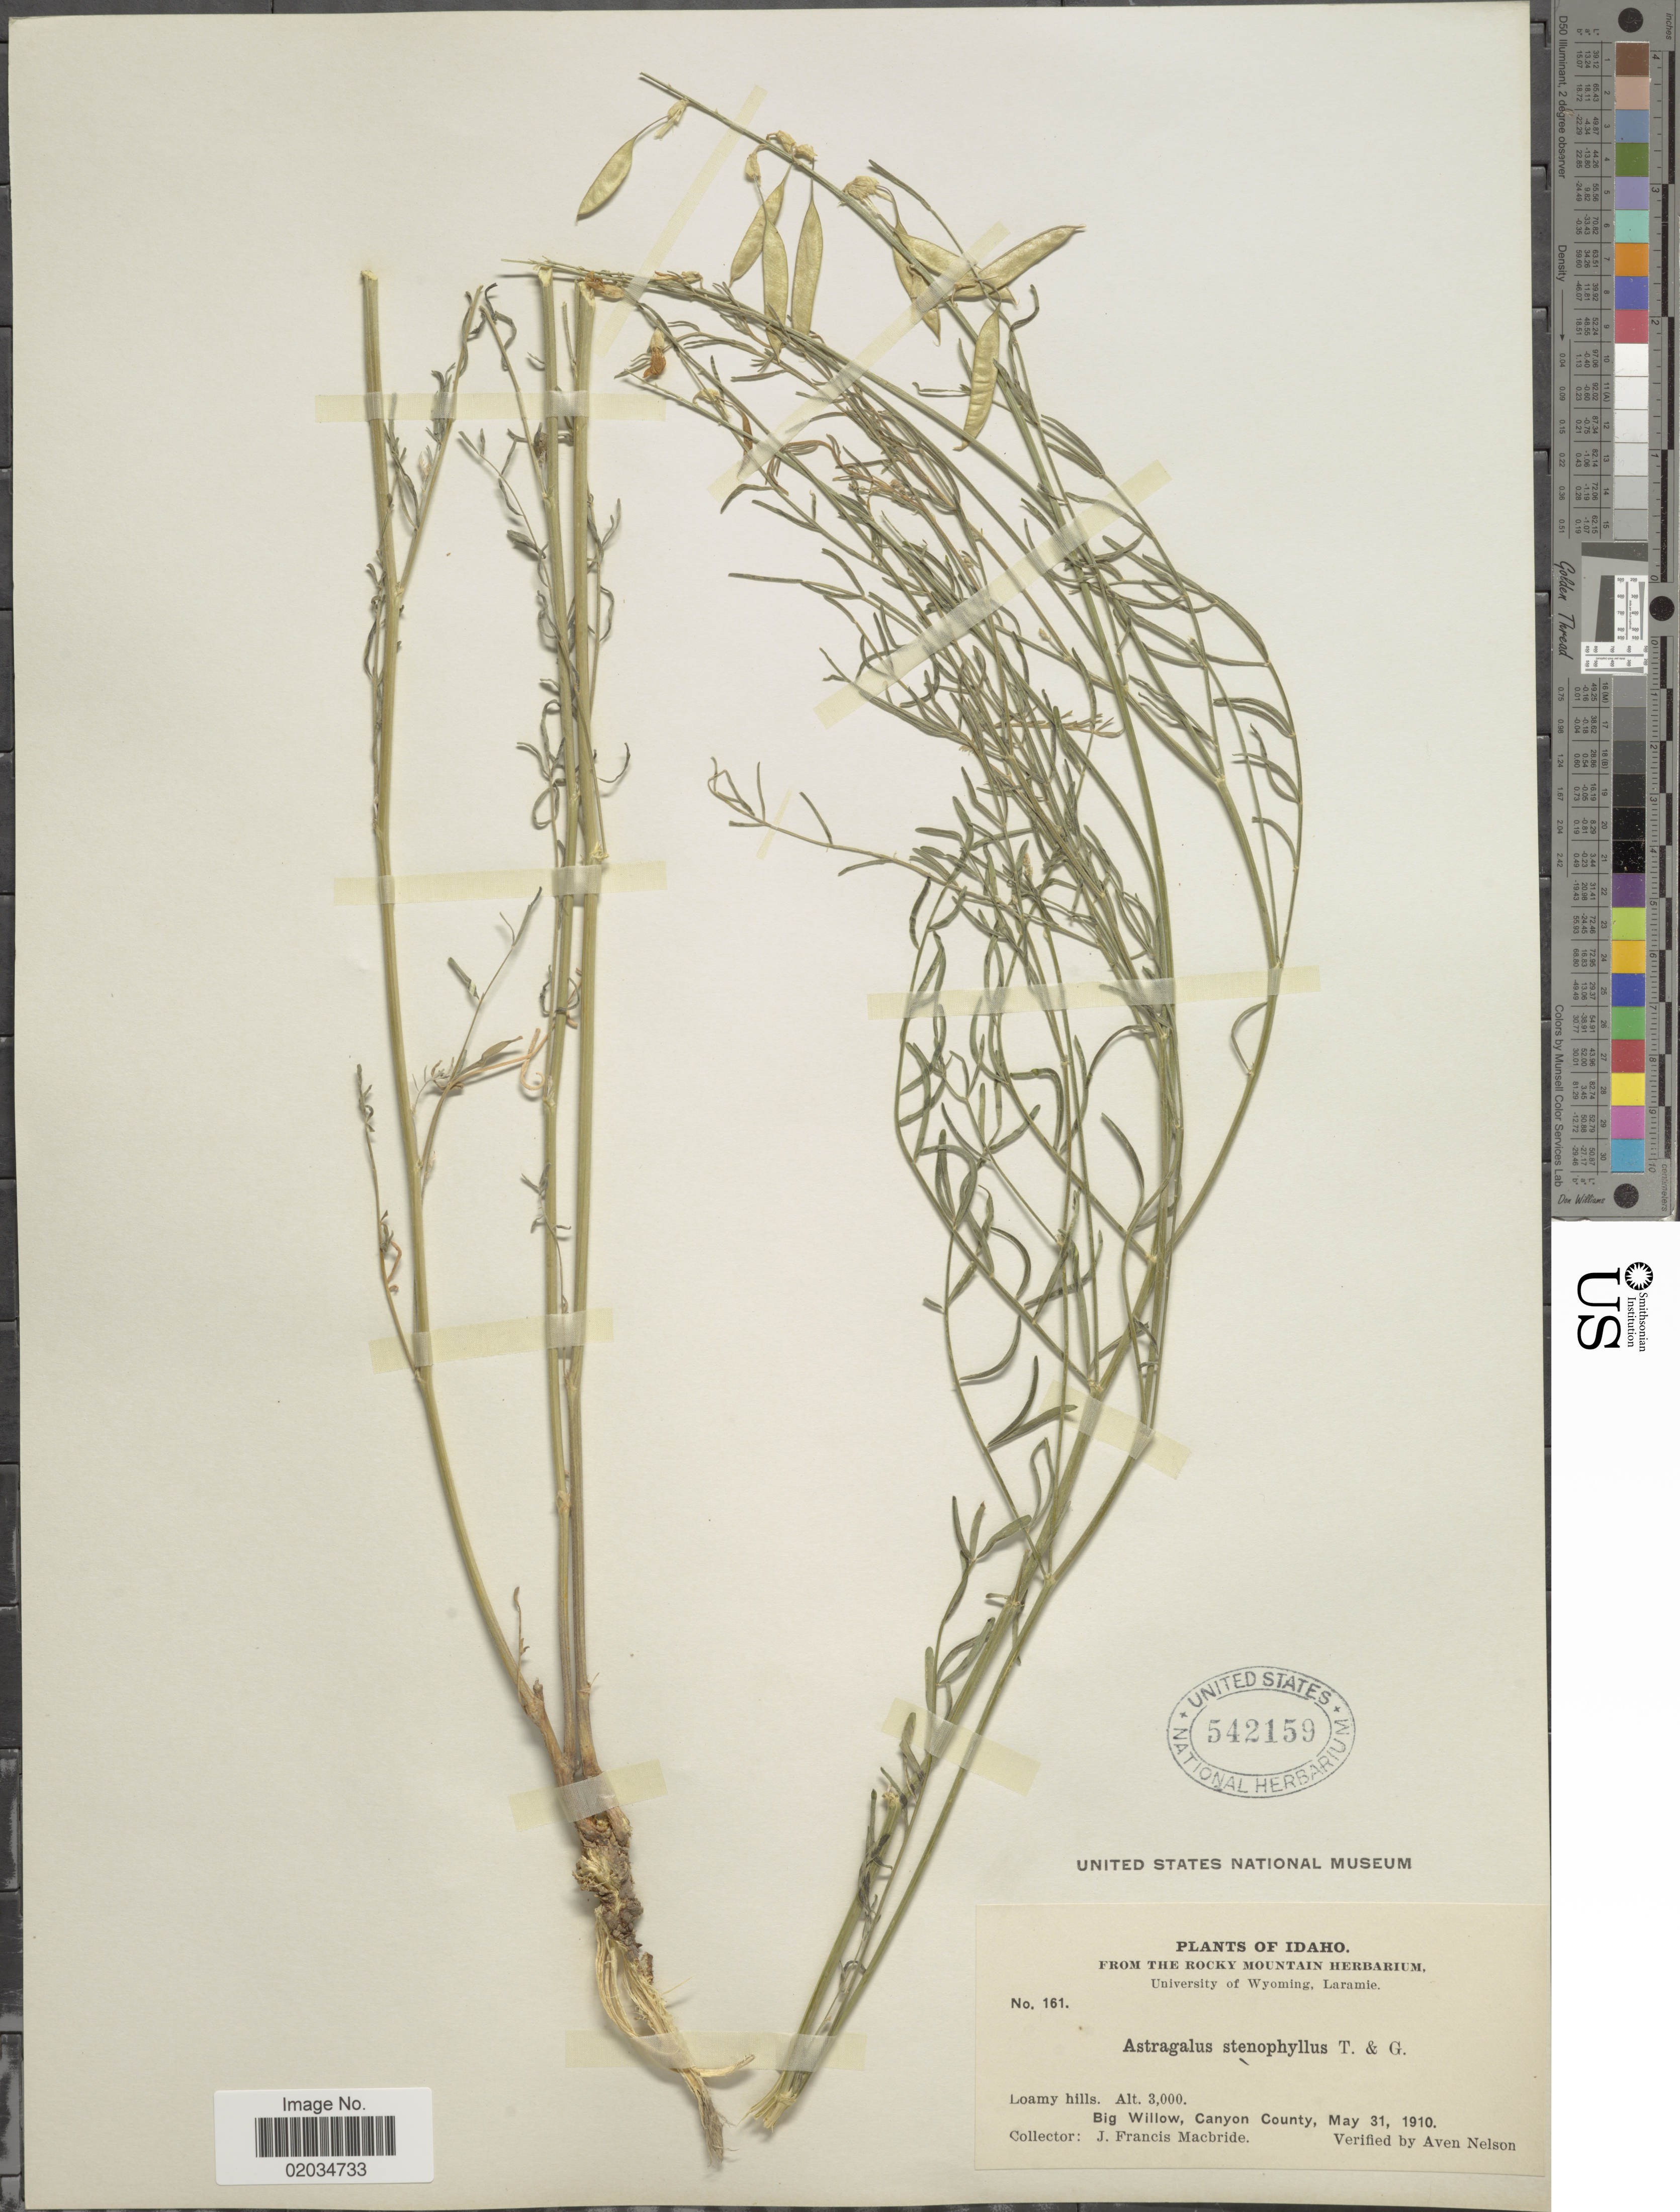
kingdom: Plantae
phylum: Tracheophyta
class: Magnoliopsida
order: Fabales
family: Fabaceae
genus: Astragalus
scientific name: Astragalus stenophyllus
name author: Torr. & A. Gray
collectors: J. F. Macbride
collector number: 161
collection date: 1910-05-31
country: United States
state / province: Idaho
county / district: Canyon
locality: Big Willow, Canyon County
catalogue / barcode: US 542159